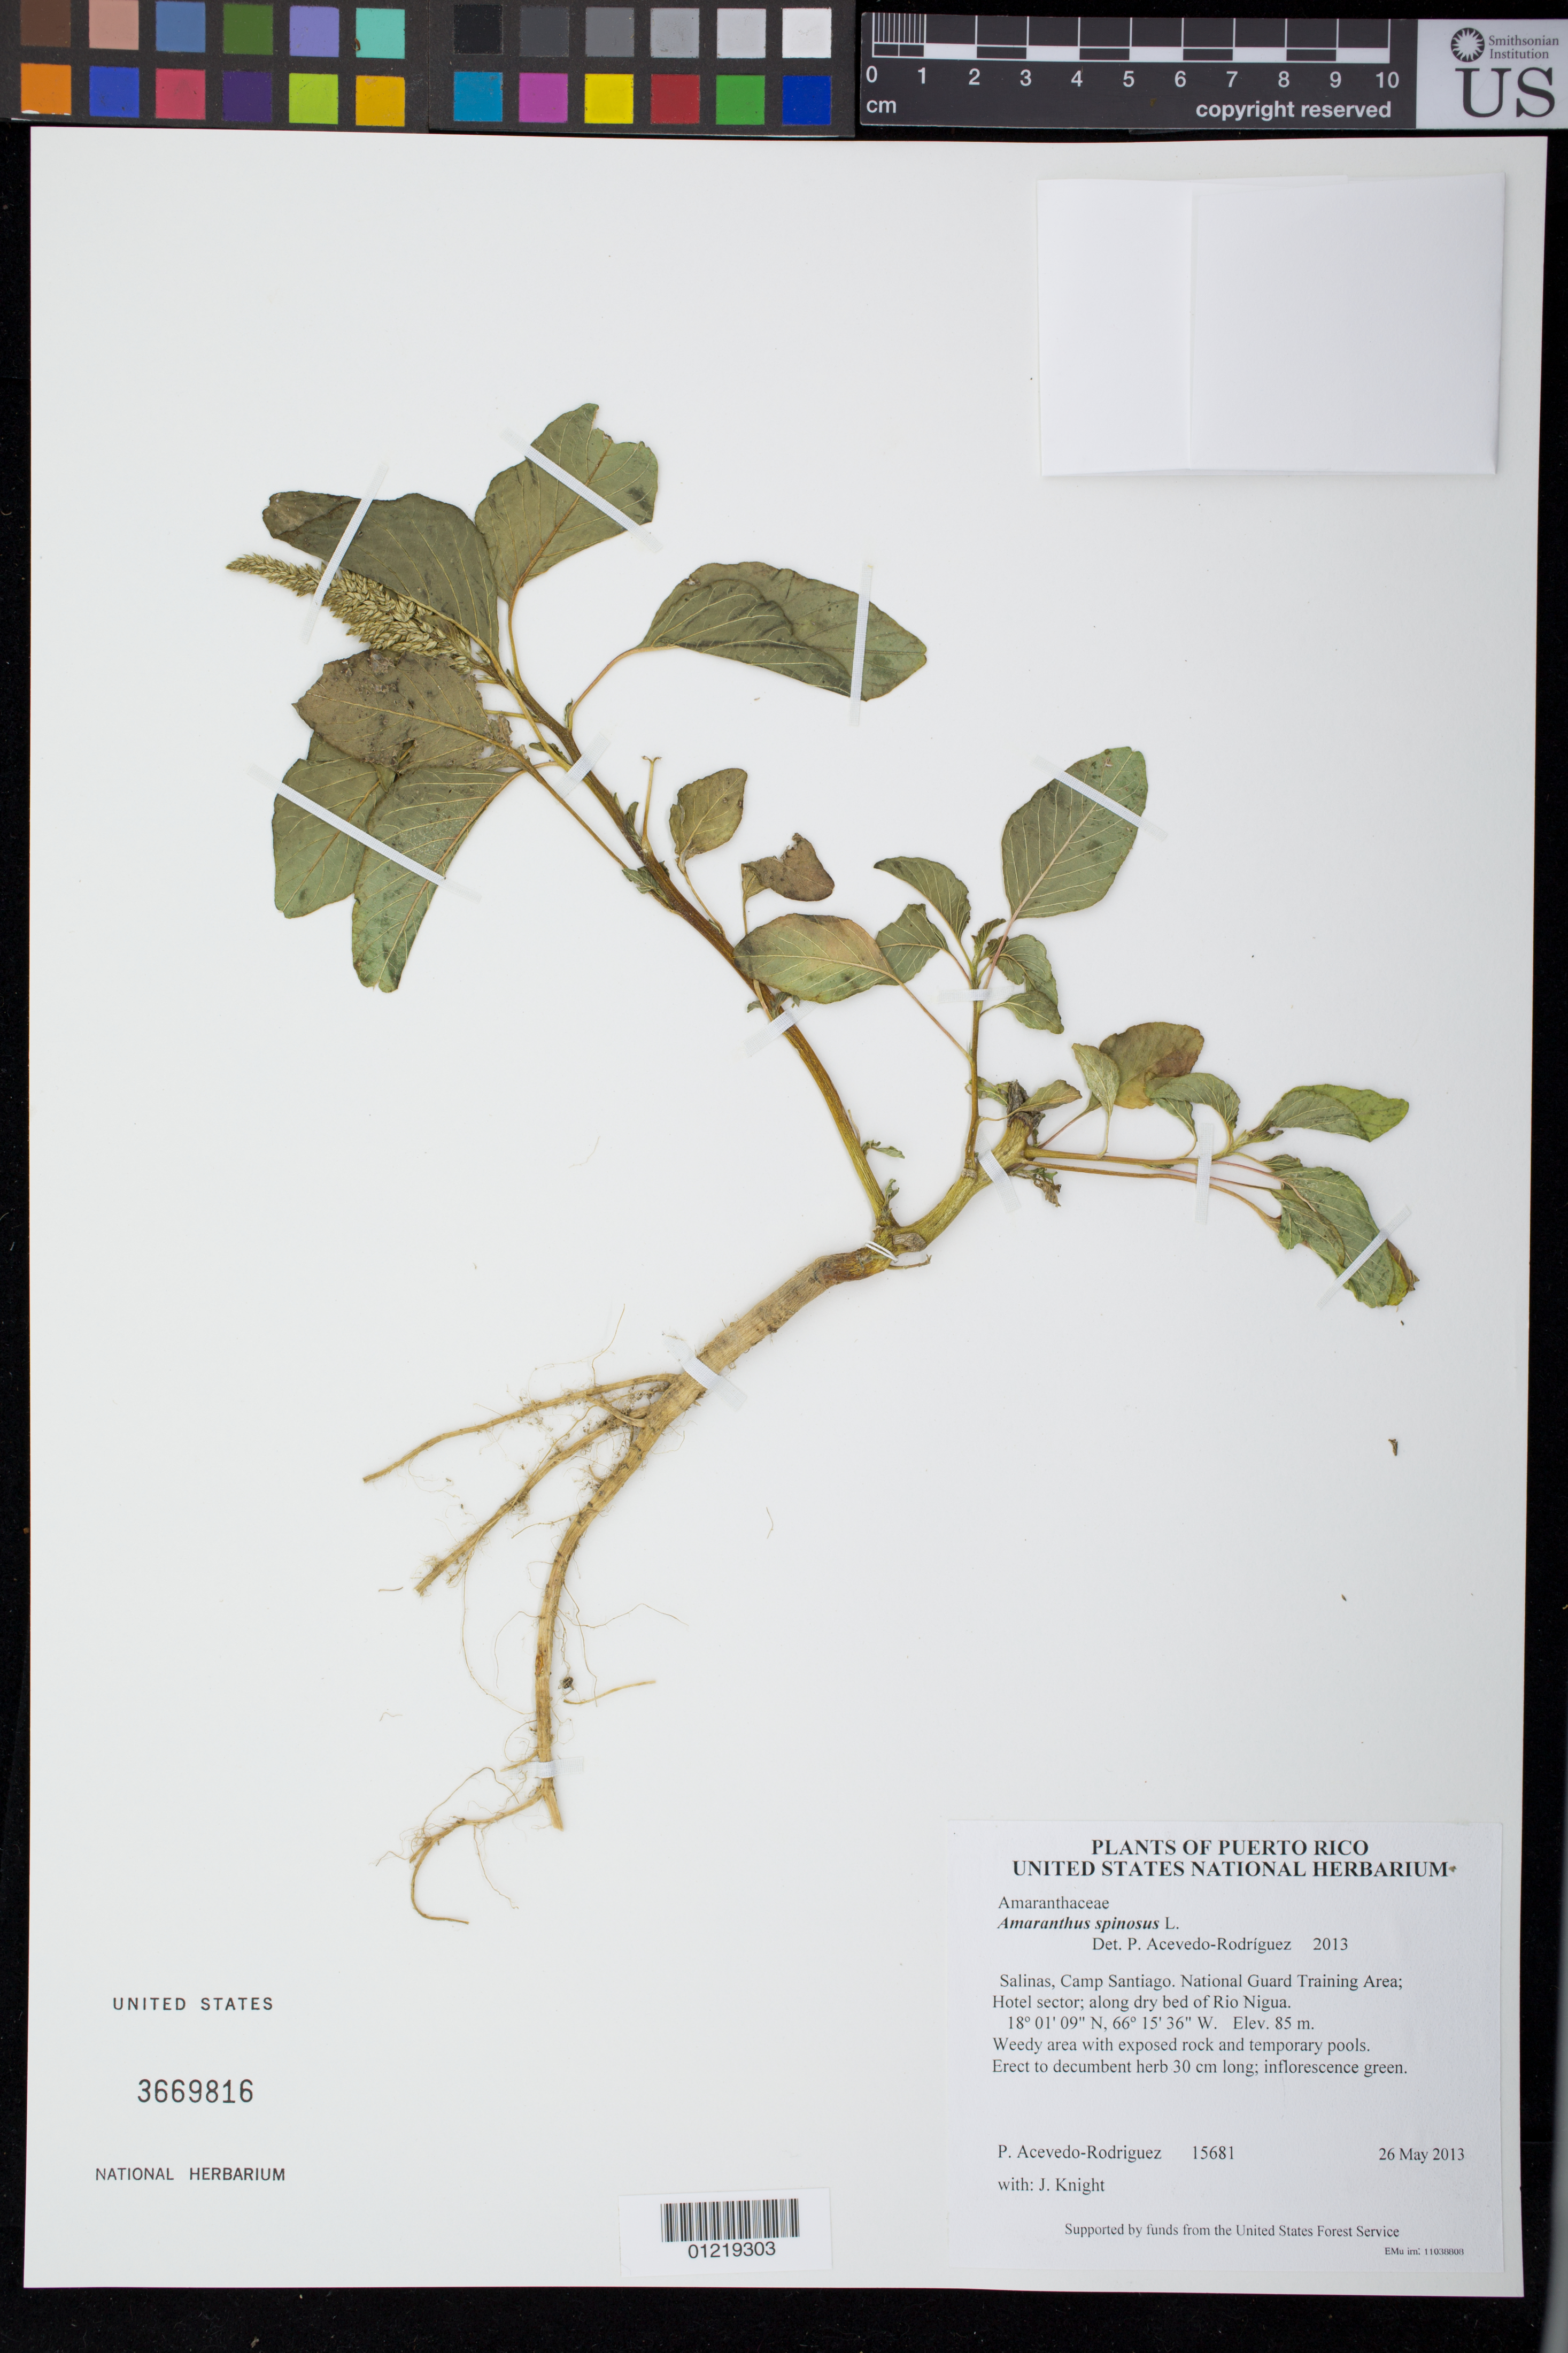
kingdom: Plantae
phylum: Tracheophyta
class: Magnoliopsida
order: Caryophyllales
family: Amaranthaceae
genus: Amaranthus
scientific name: Amaranthus spinosus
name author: L.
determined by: Acevedo-Rodríguez, P., (BOT), Smithsonian Institution - National Museum of Natural History (UNITED STATES)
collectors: P. Acevedo-Rodr. & J. Knight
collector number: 15681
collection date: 2013-05-26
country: Puerto Rico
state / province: Salinas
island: Puerto Rico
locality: Camp Santiago. National Guard Training Area; Hotel sector; along dry bed of Rio Nigua.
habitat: Weedy area with exposed rock and temporary pools.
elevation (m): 85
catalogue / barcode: US 3669816